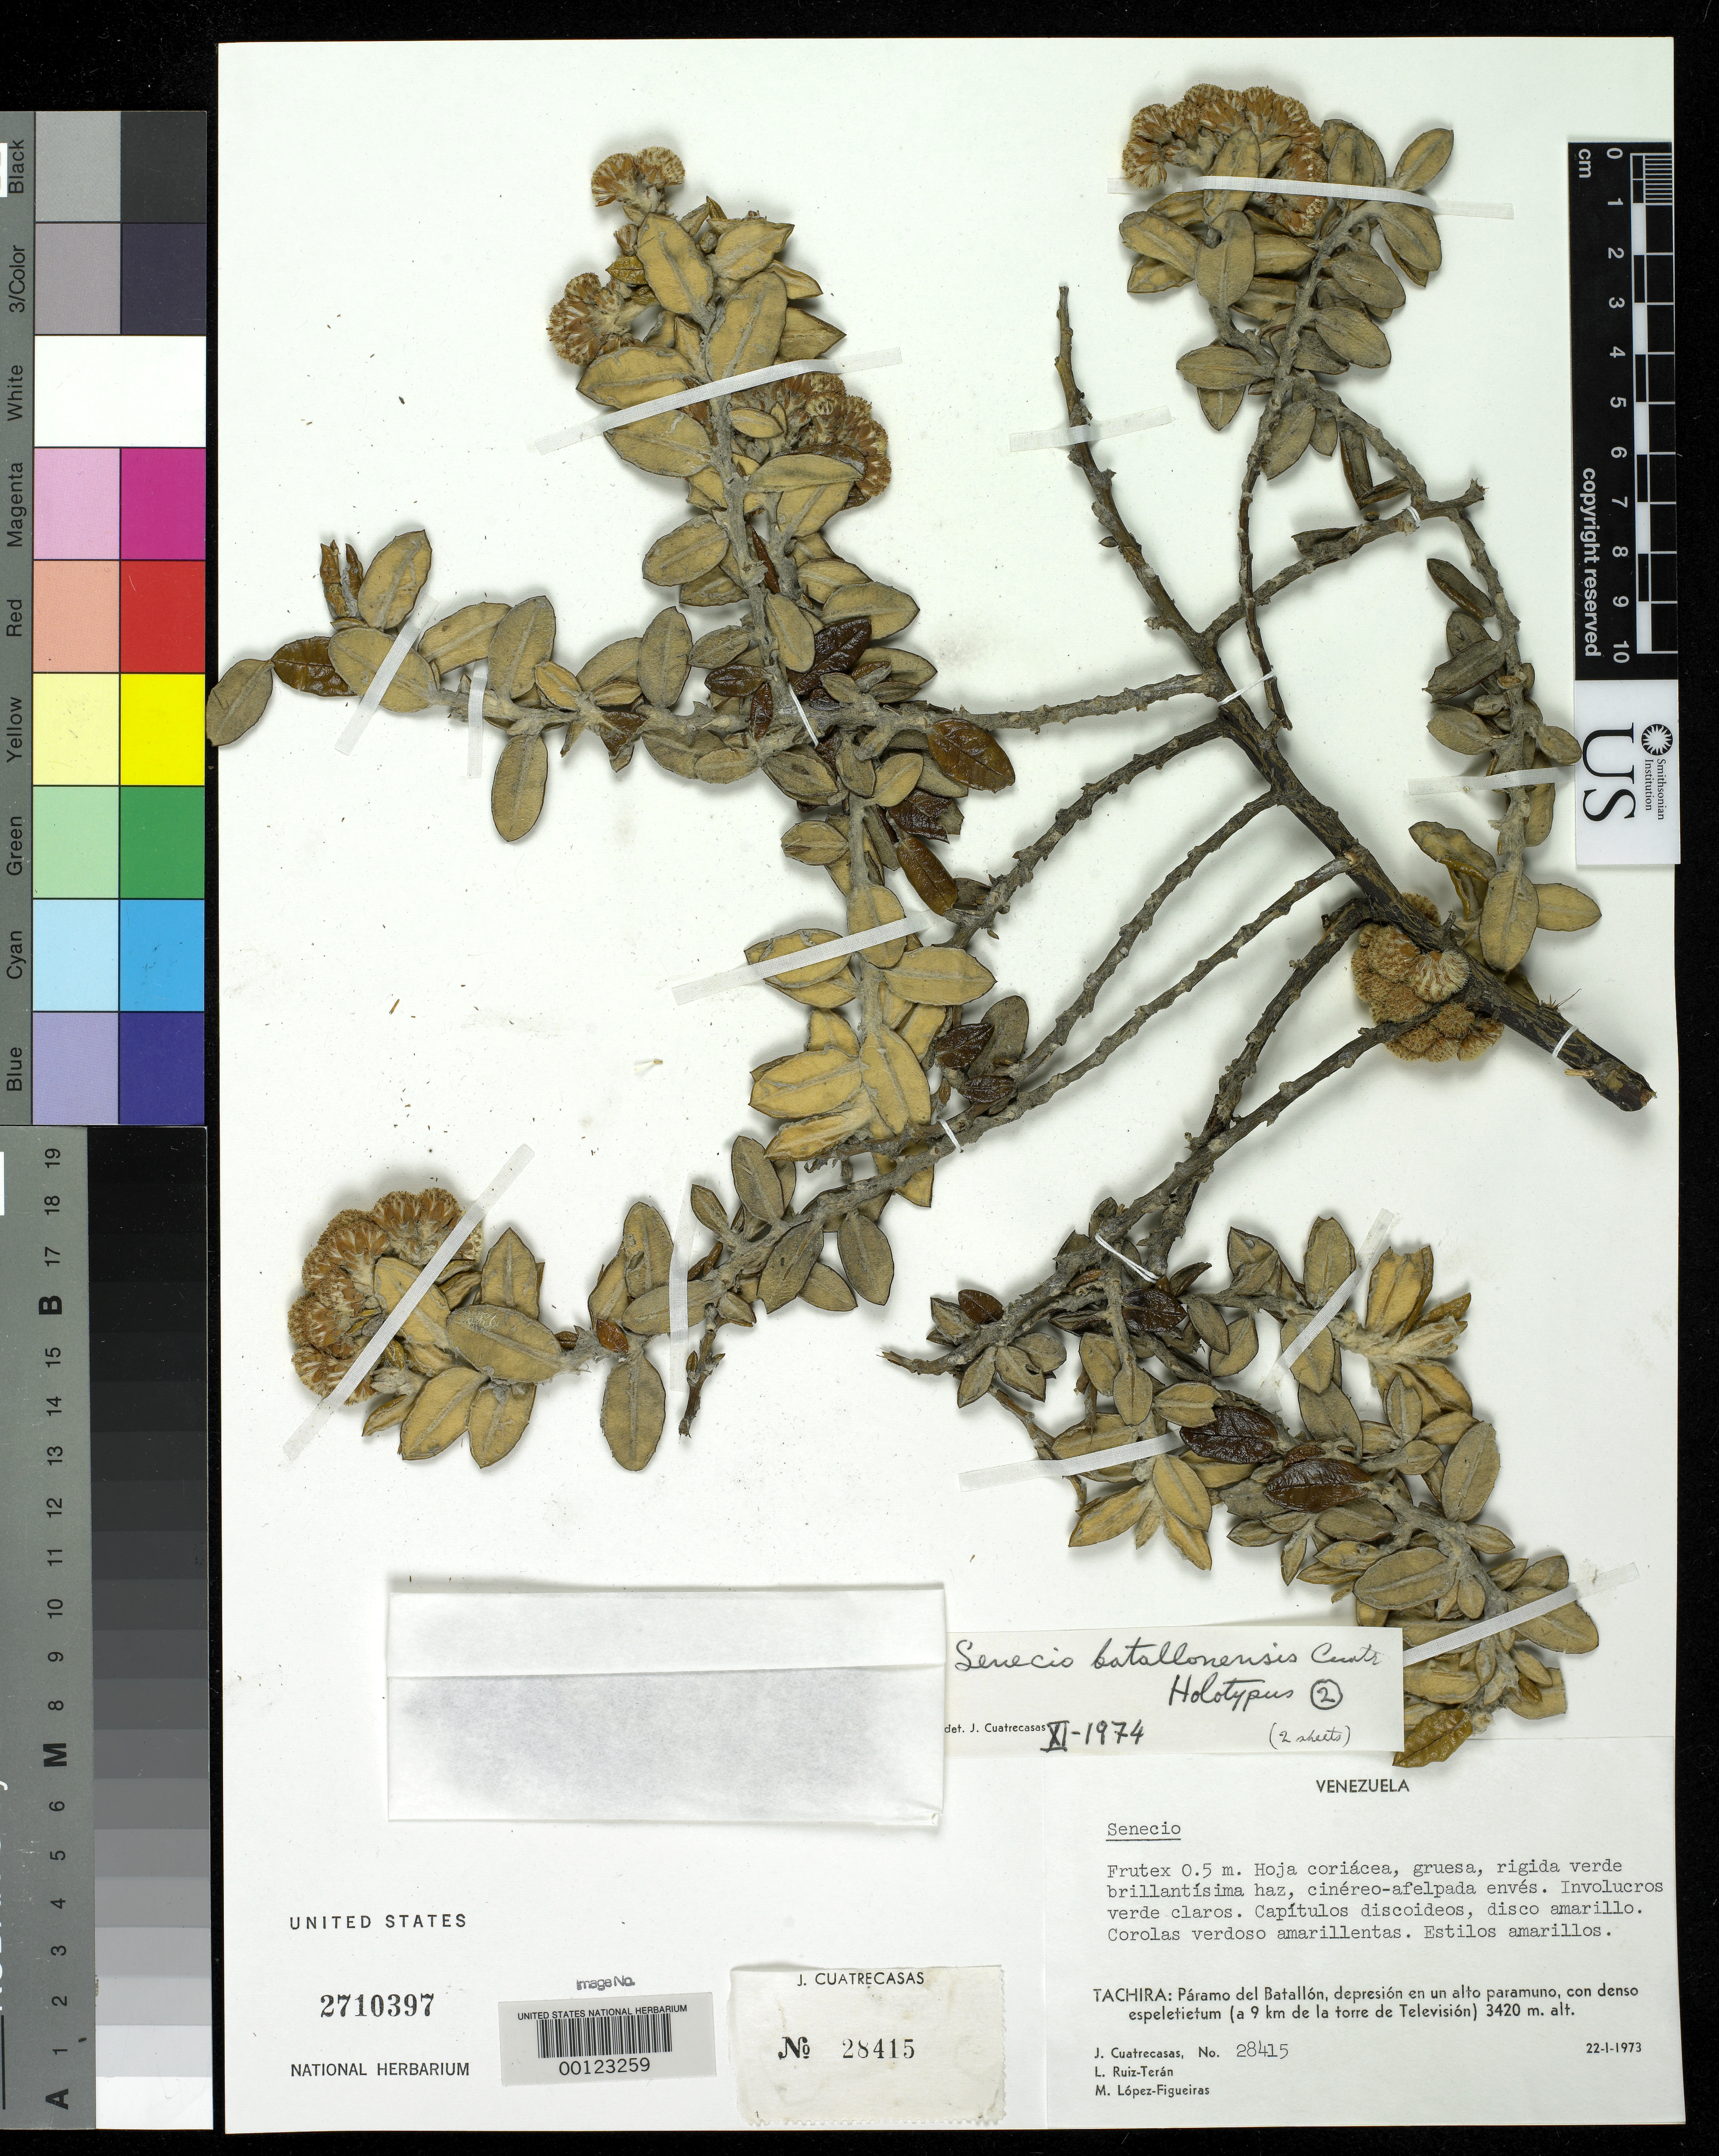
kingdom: Plantae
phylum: Tracheophyta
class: Magnoliopsida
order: Asterales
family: Asteraceae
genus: Senecio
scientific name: Senecio batallonensis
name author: Cuatrec.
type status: Holotype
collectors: J. Cuatrecasas, L. E. Ruíz-Terán & M. López Figueiras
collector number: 28415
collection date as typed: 22 Jan 1973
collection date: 1973-01-22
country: Venezuela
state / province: Tachira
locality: Páramo del Batallon.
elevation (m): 3420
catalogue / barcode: US 2710397